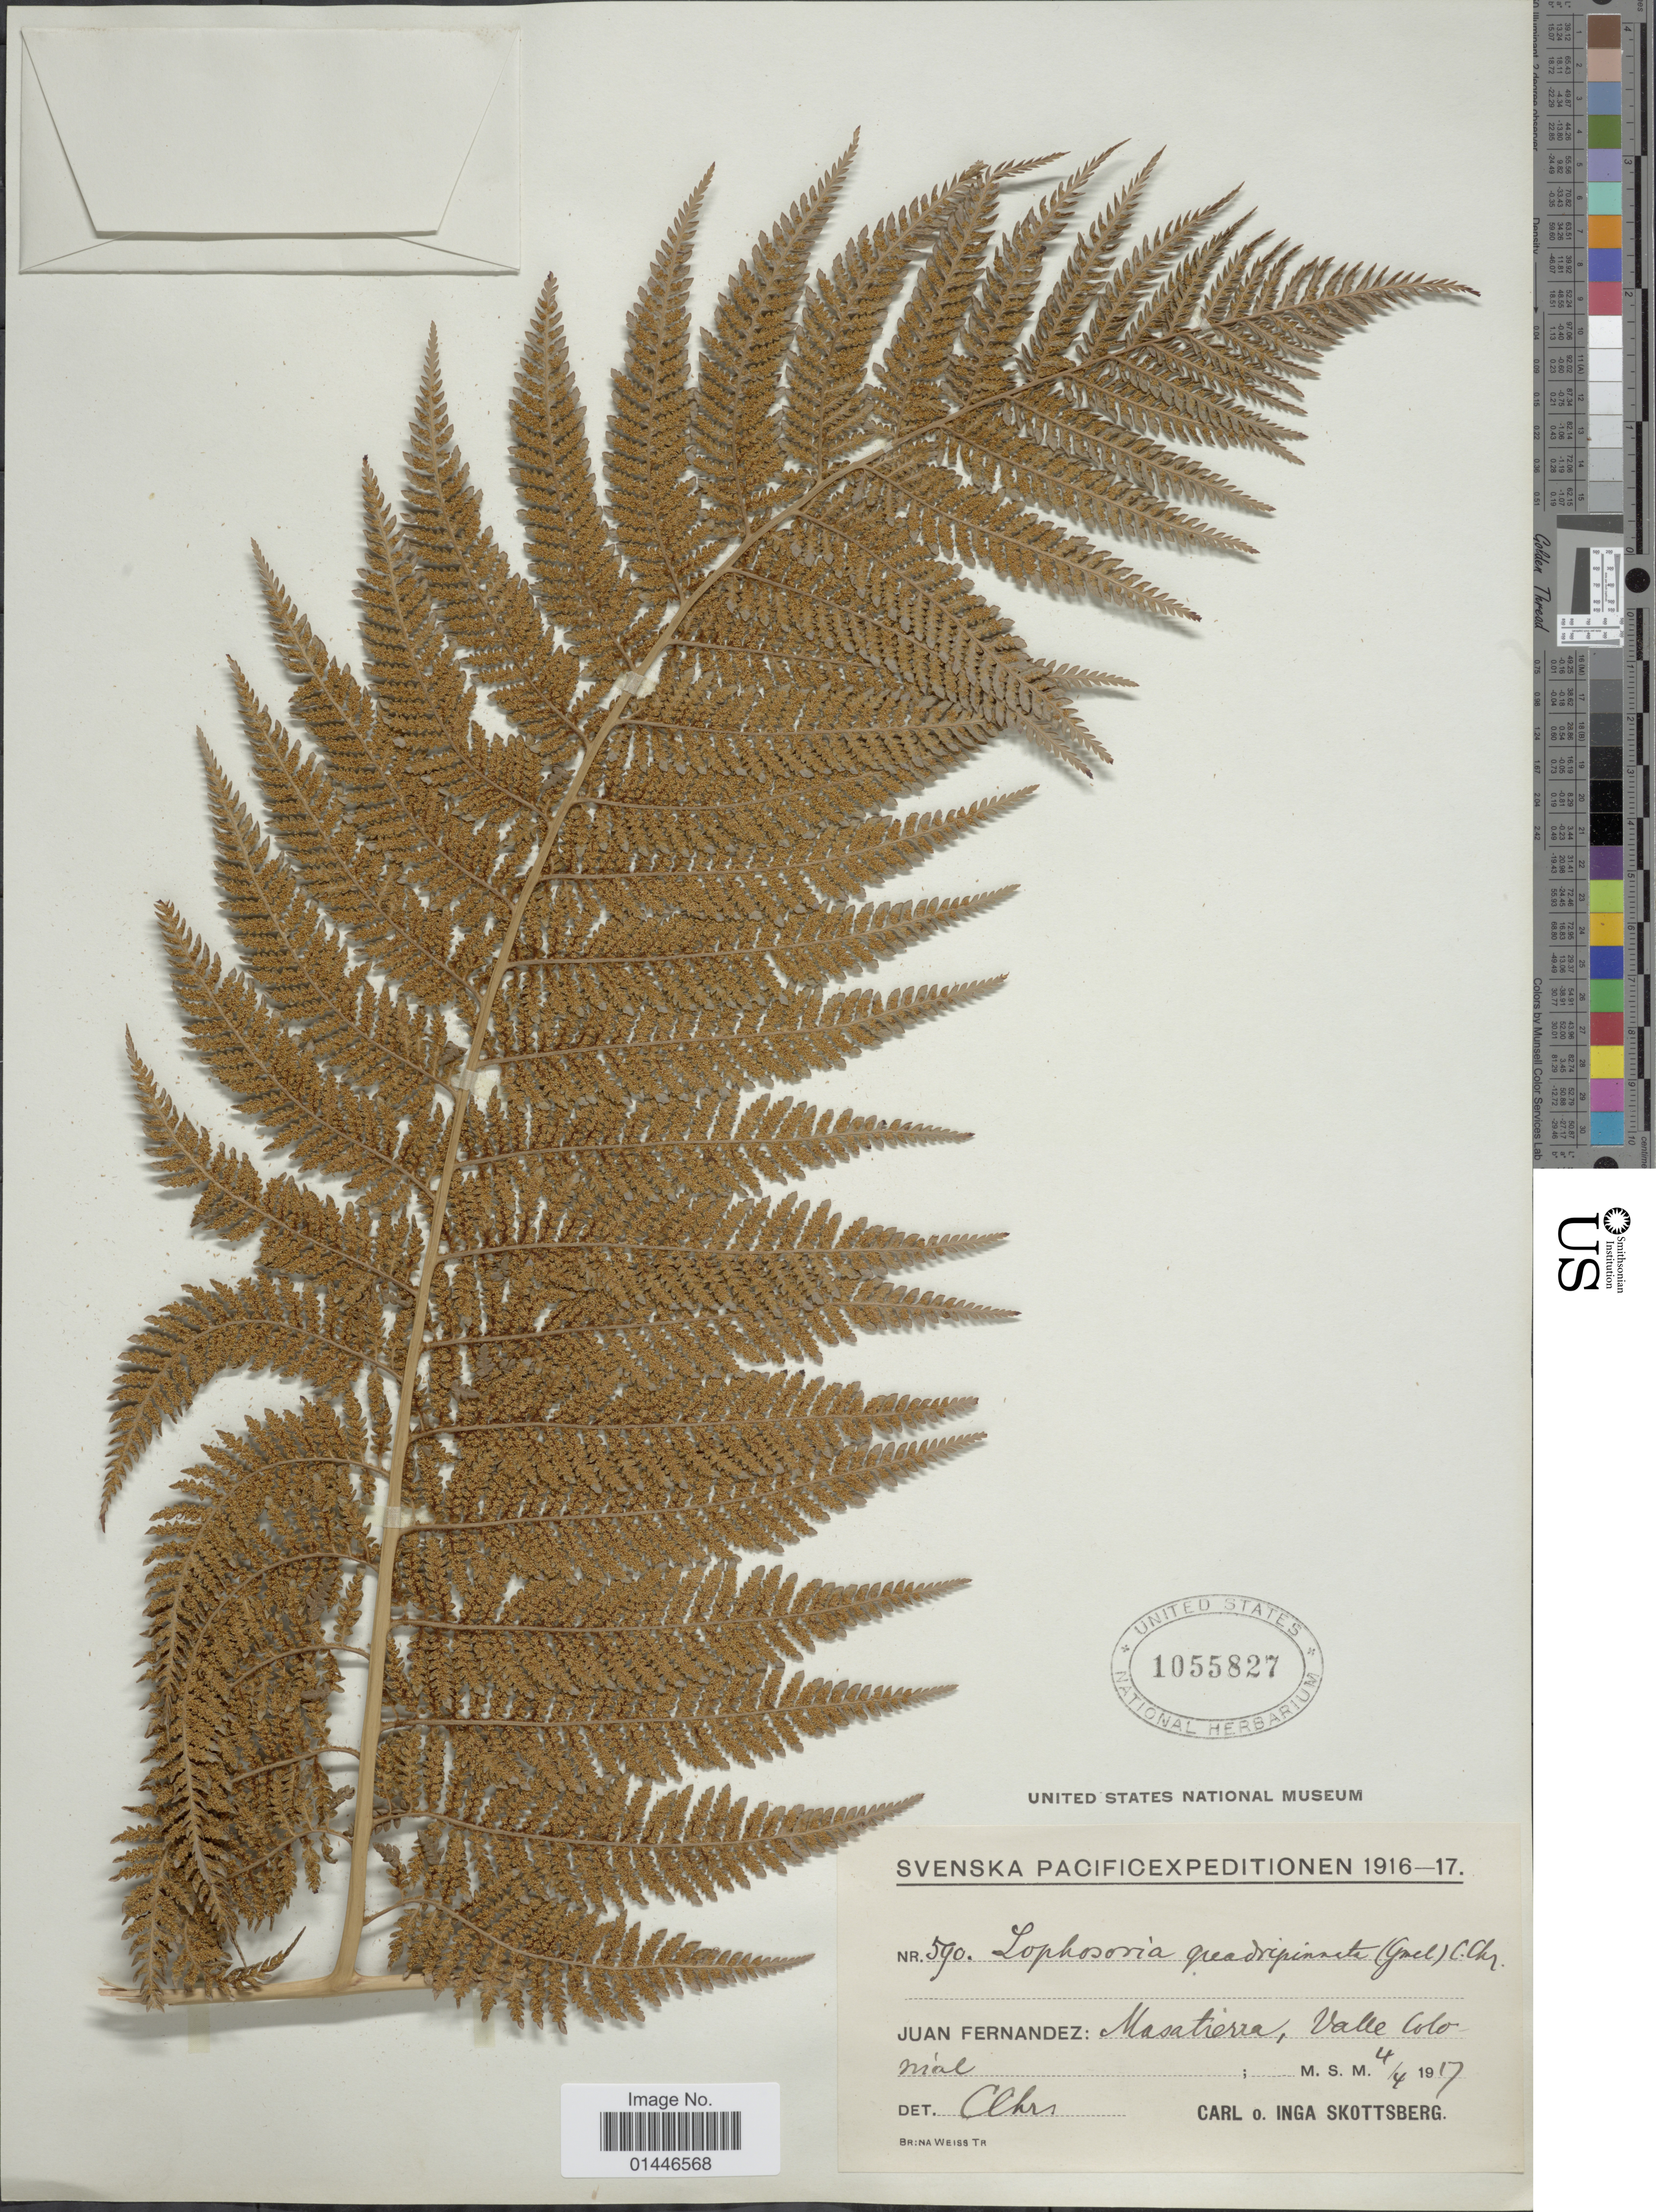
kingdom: Plantae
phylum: Tracheophyta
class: Polypodiopsida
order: Cyatheales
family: Dicksoniaceae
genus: Lophosoria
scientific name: Lophosoria quadripinnata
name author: (J.F. Gmel.) C. Chr.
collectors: C. Skottsberg & I. Skottsberg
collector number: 590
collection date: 1917-04-04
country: Chile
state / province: Valparaíso (V)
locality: Juan Fernandez, Masatierra, Valle Colonial.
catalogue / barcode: US 1055827